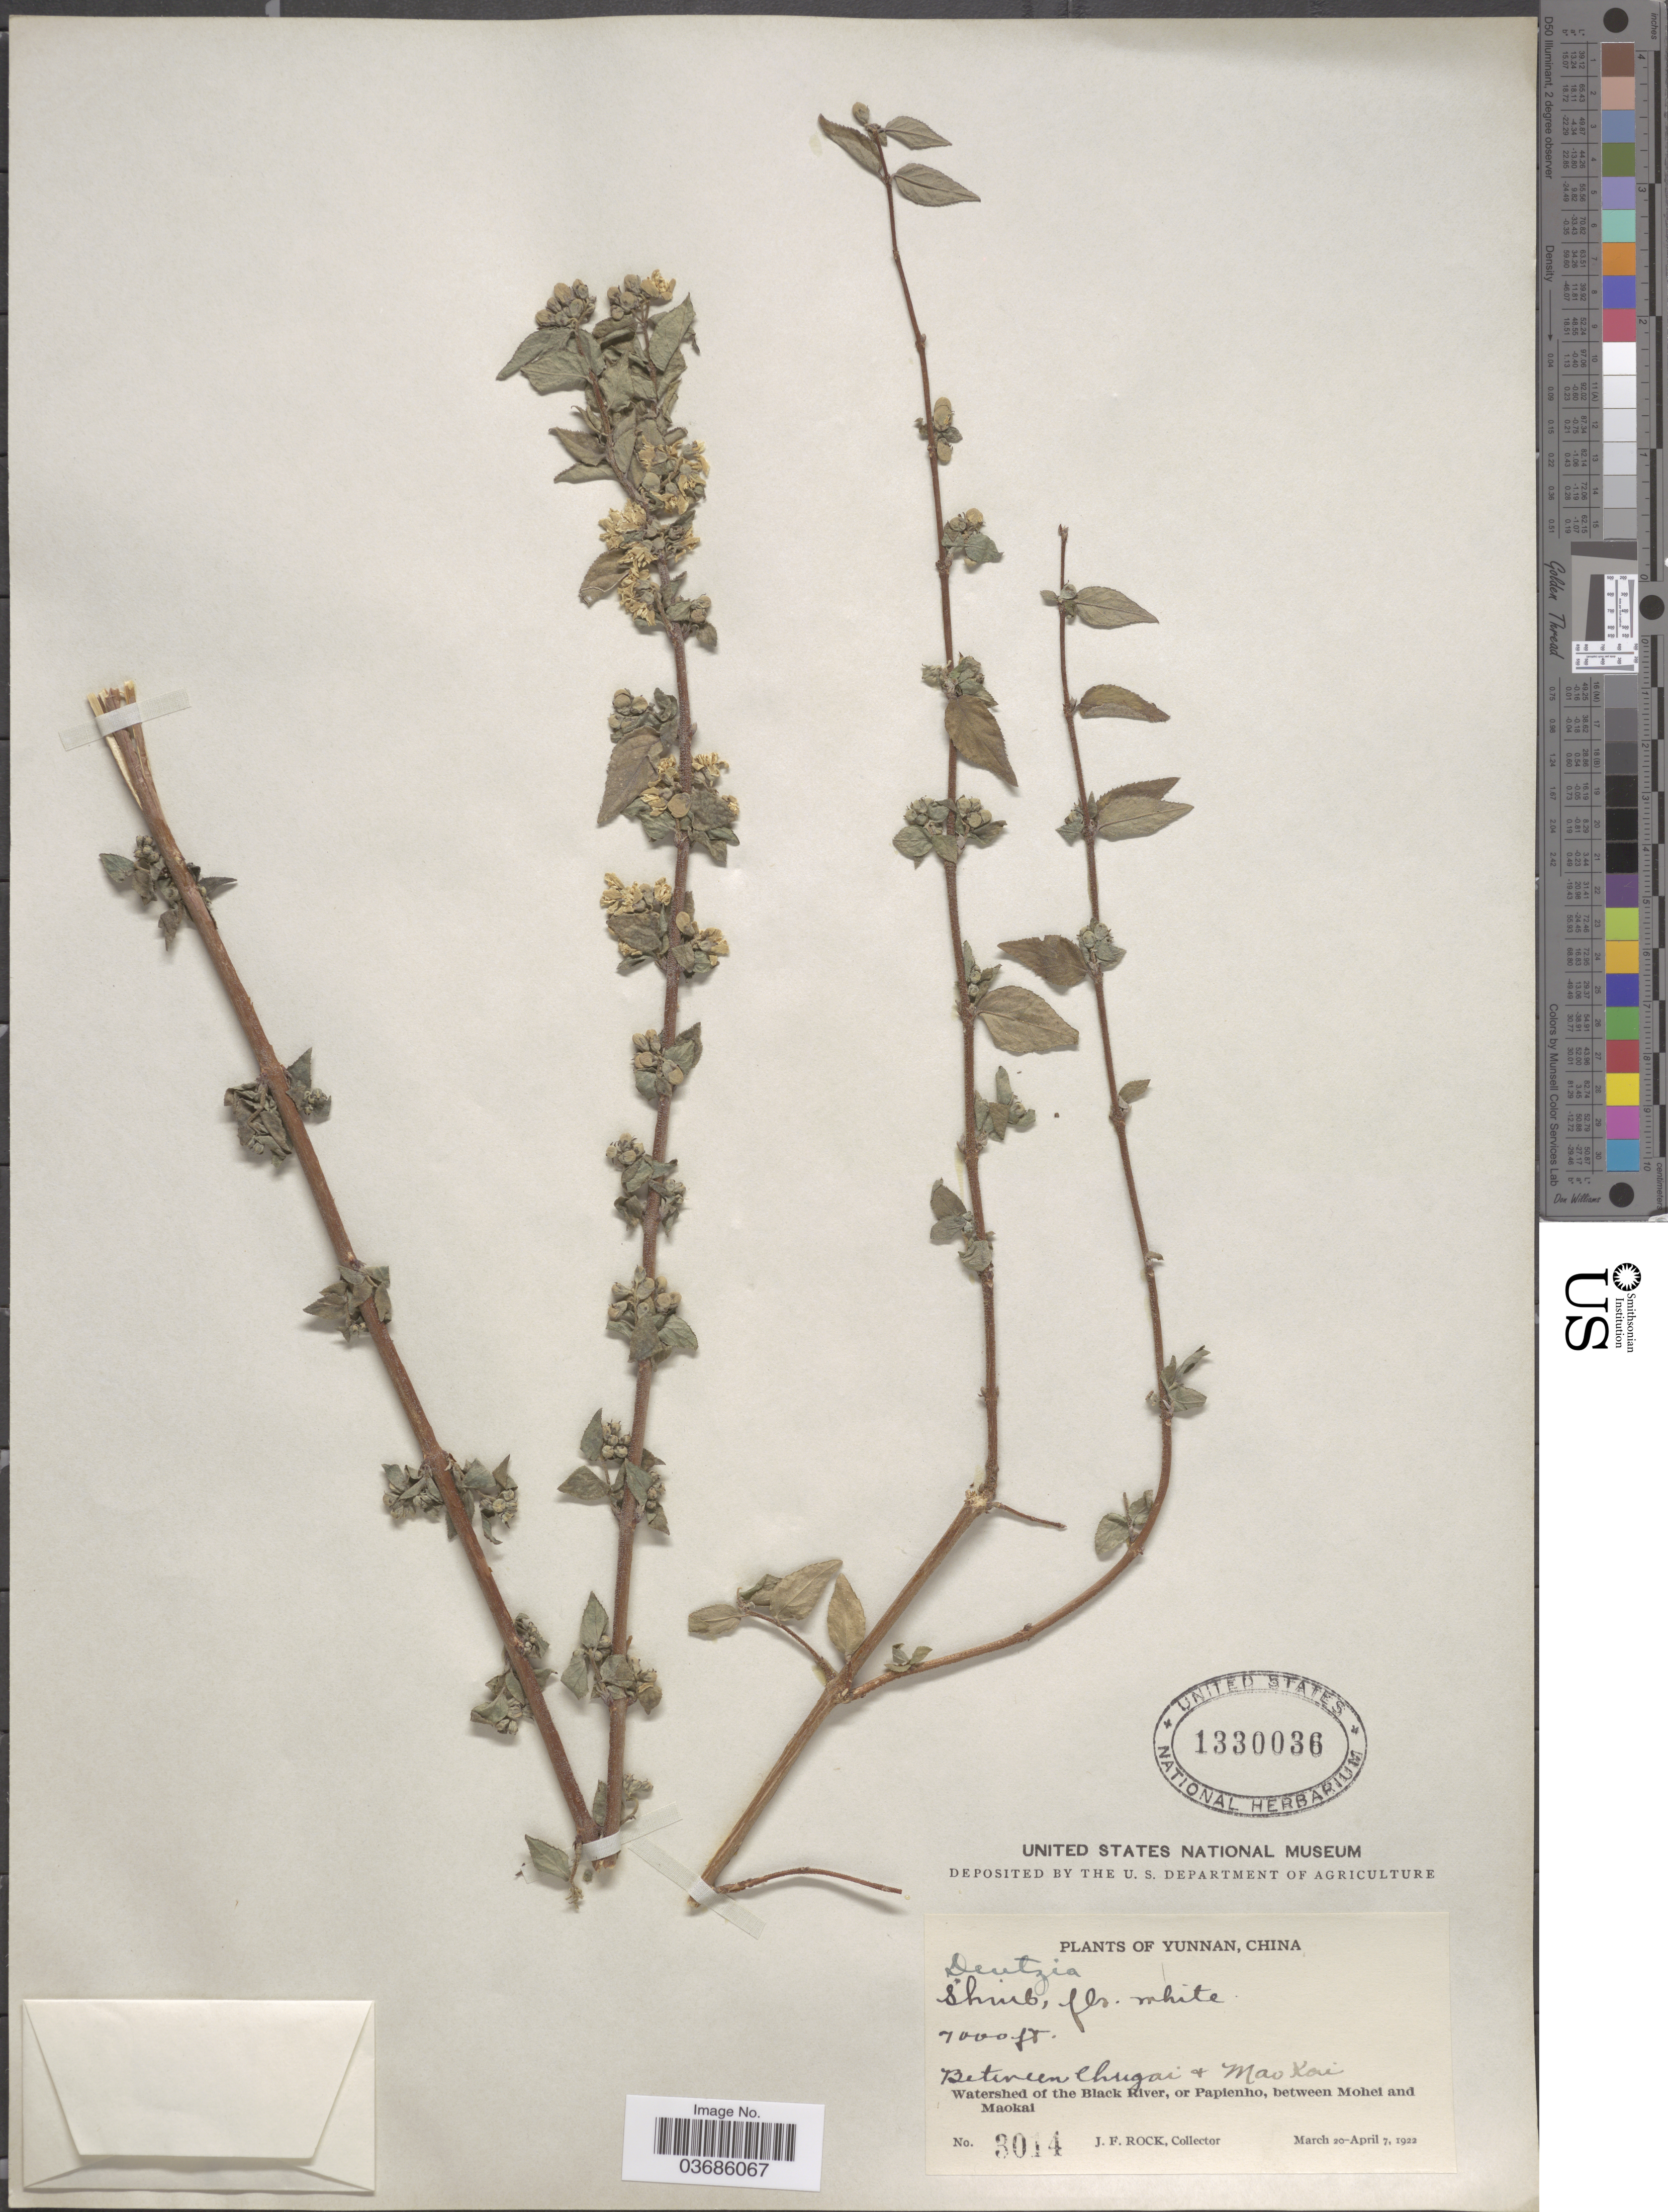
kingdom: Plantae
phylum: Tracheophyta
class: Magnoliopsida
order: Cornales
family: Hydrangeaceae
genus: Deutzia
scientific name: Deutzia sp.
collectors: J. Rock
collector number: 3014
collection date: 1922-03-20/1922-04-07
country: China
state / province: Yunnan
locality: Between Chugai & Mao Kai. Watershed of the Black River, or Papienho, between Mohei and Maokai.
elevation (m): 2134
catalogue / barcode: US 1330036